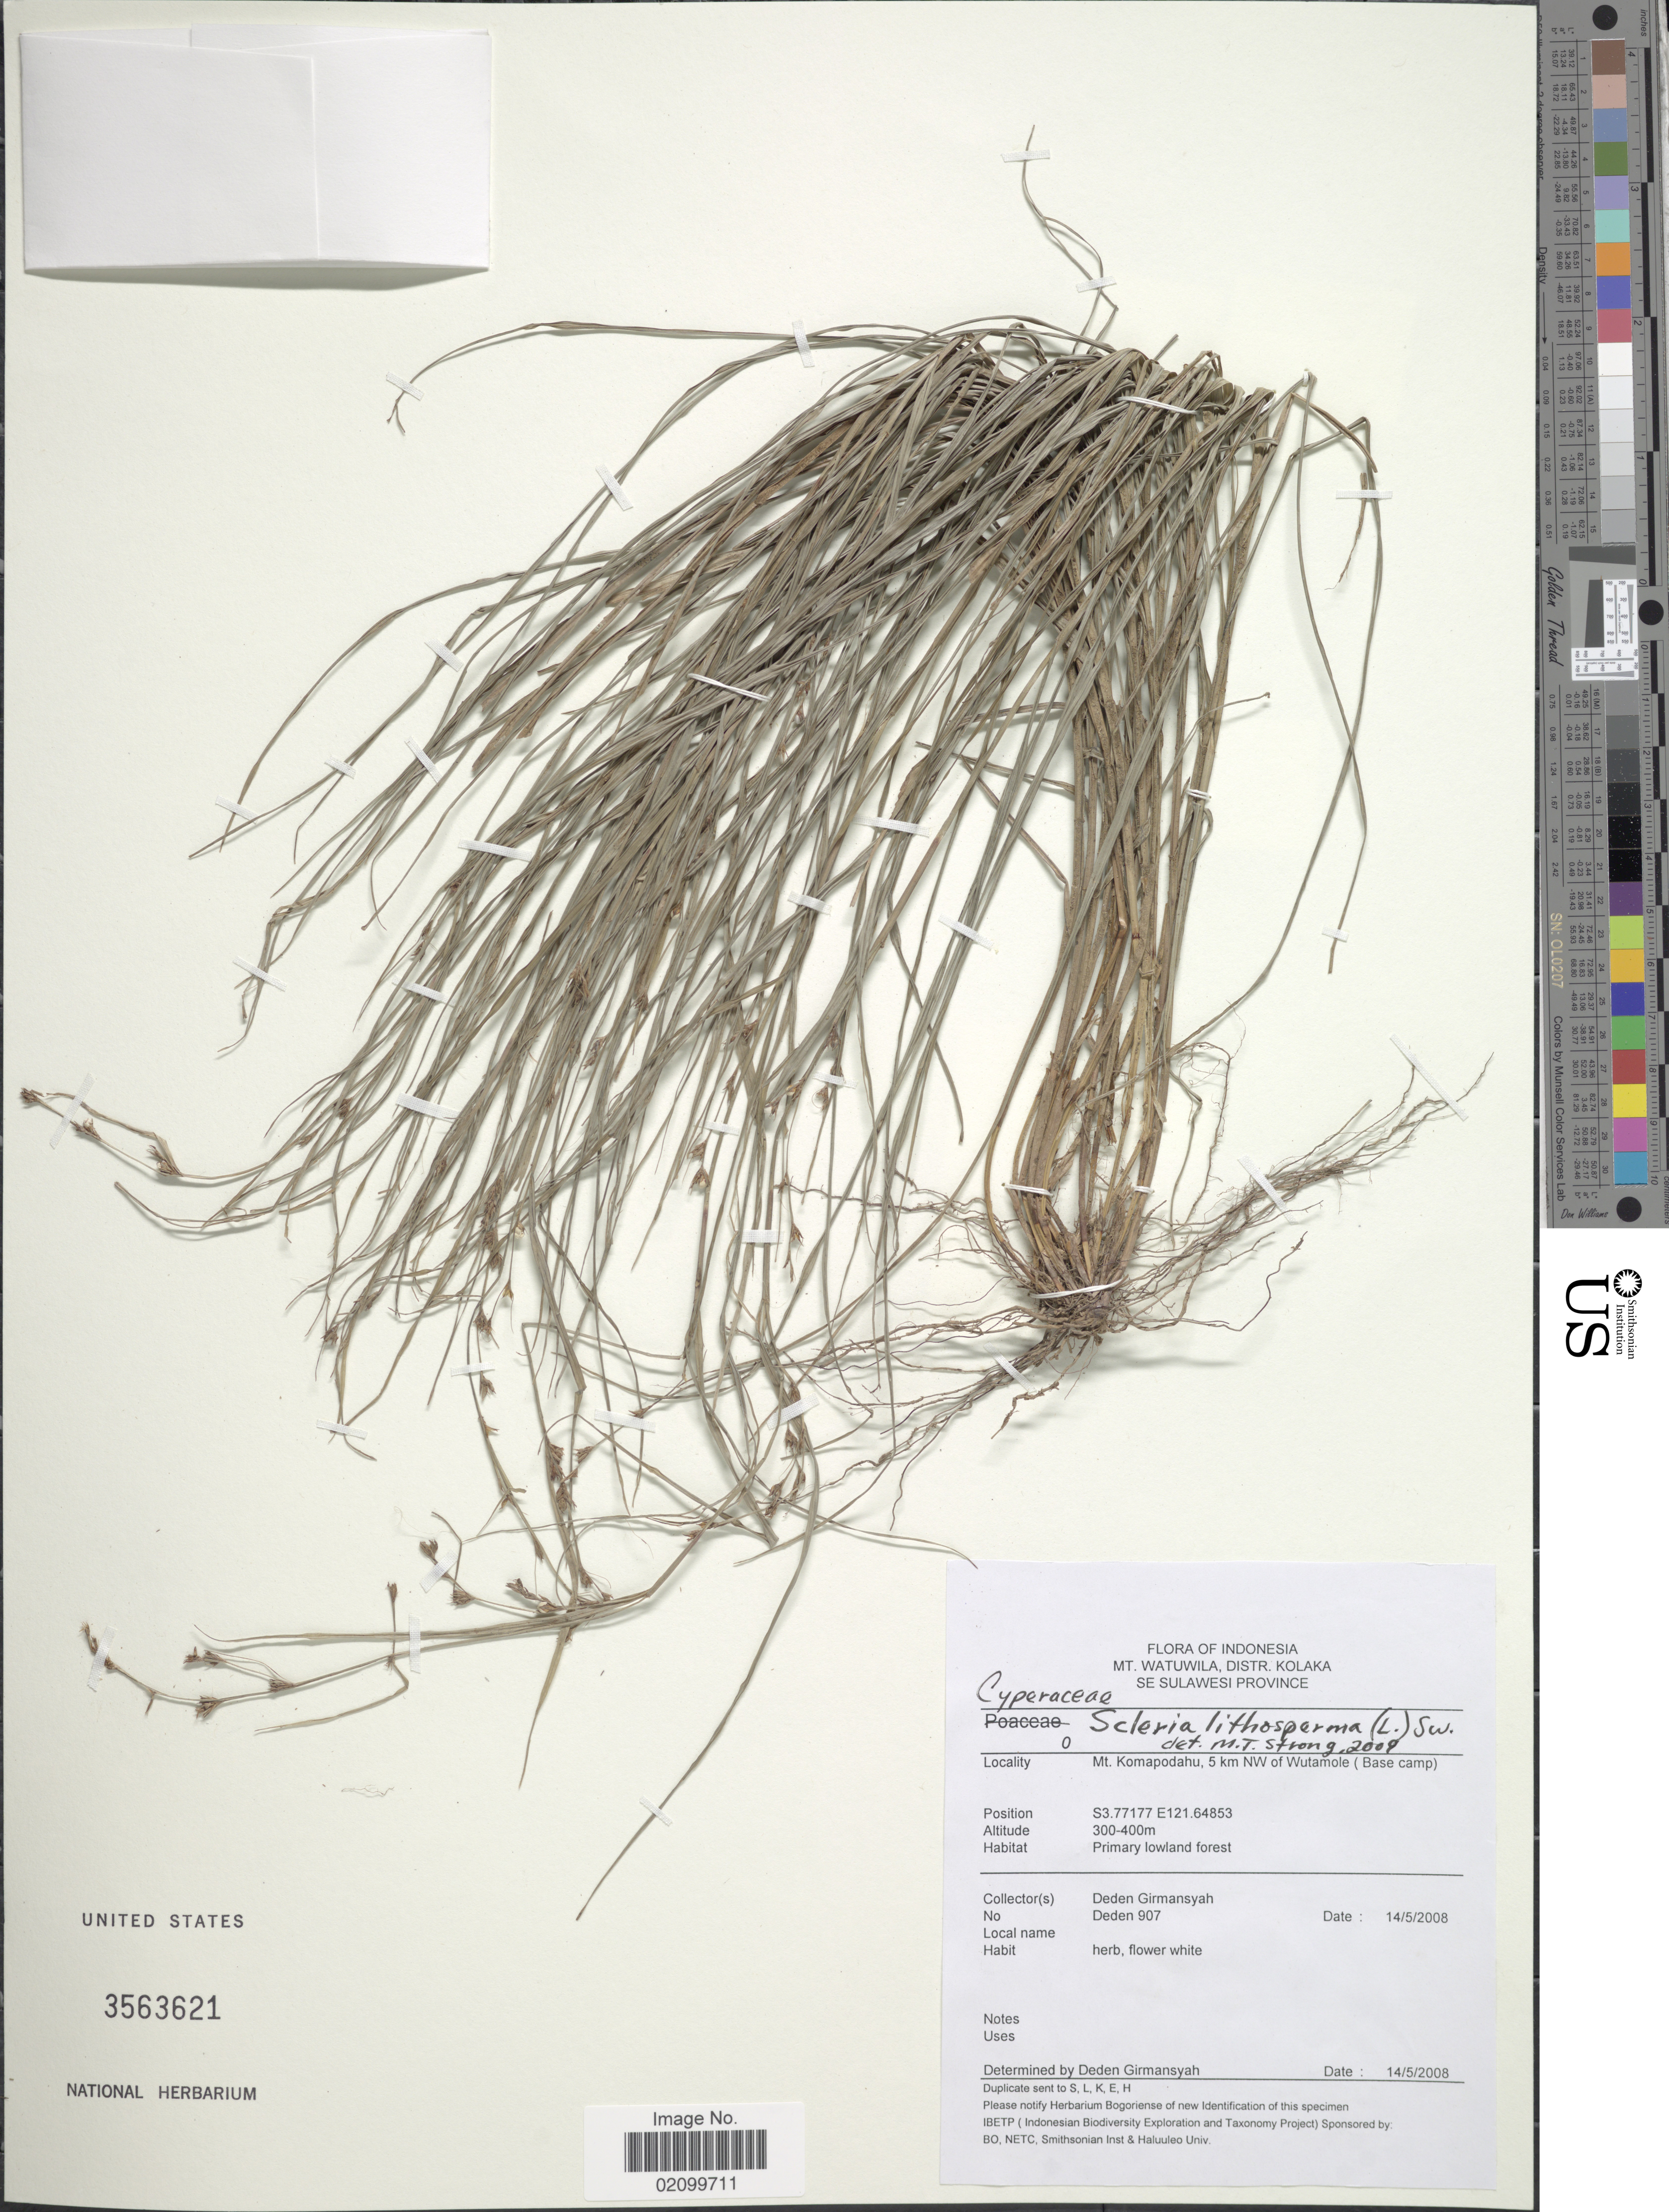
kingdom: Plantae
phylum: Tracheophyta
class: Liliopsida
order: Poales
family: Cyperaceae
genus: Scleria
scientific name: Scleria lithosperma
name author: (L.) Sw.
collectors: D. Girmansyah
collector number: Deden 907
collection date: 2008-05-14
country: Indonesia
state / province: Sulawesi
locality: Mt. Watuwila, Distr. Kolaka. Se Sulawesi Province. Mt. Komapodahu, 5 km NW of Wutamole (Base camp)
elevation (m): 300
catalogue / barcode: US 3563621